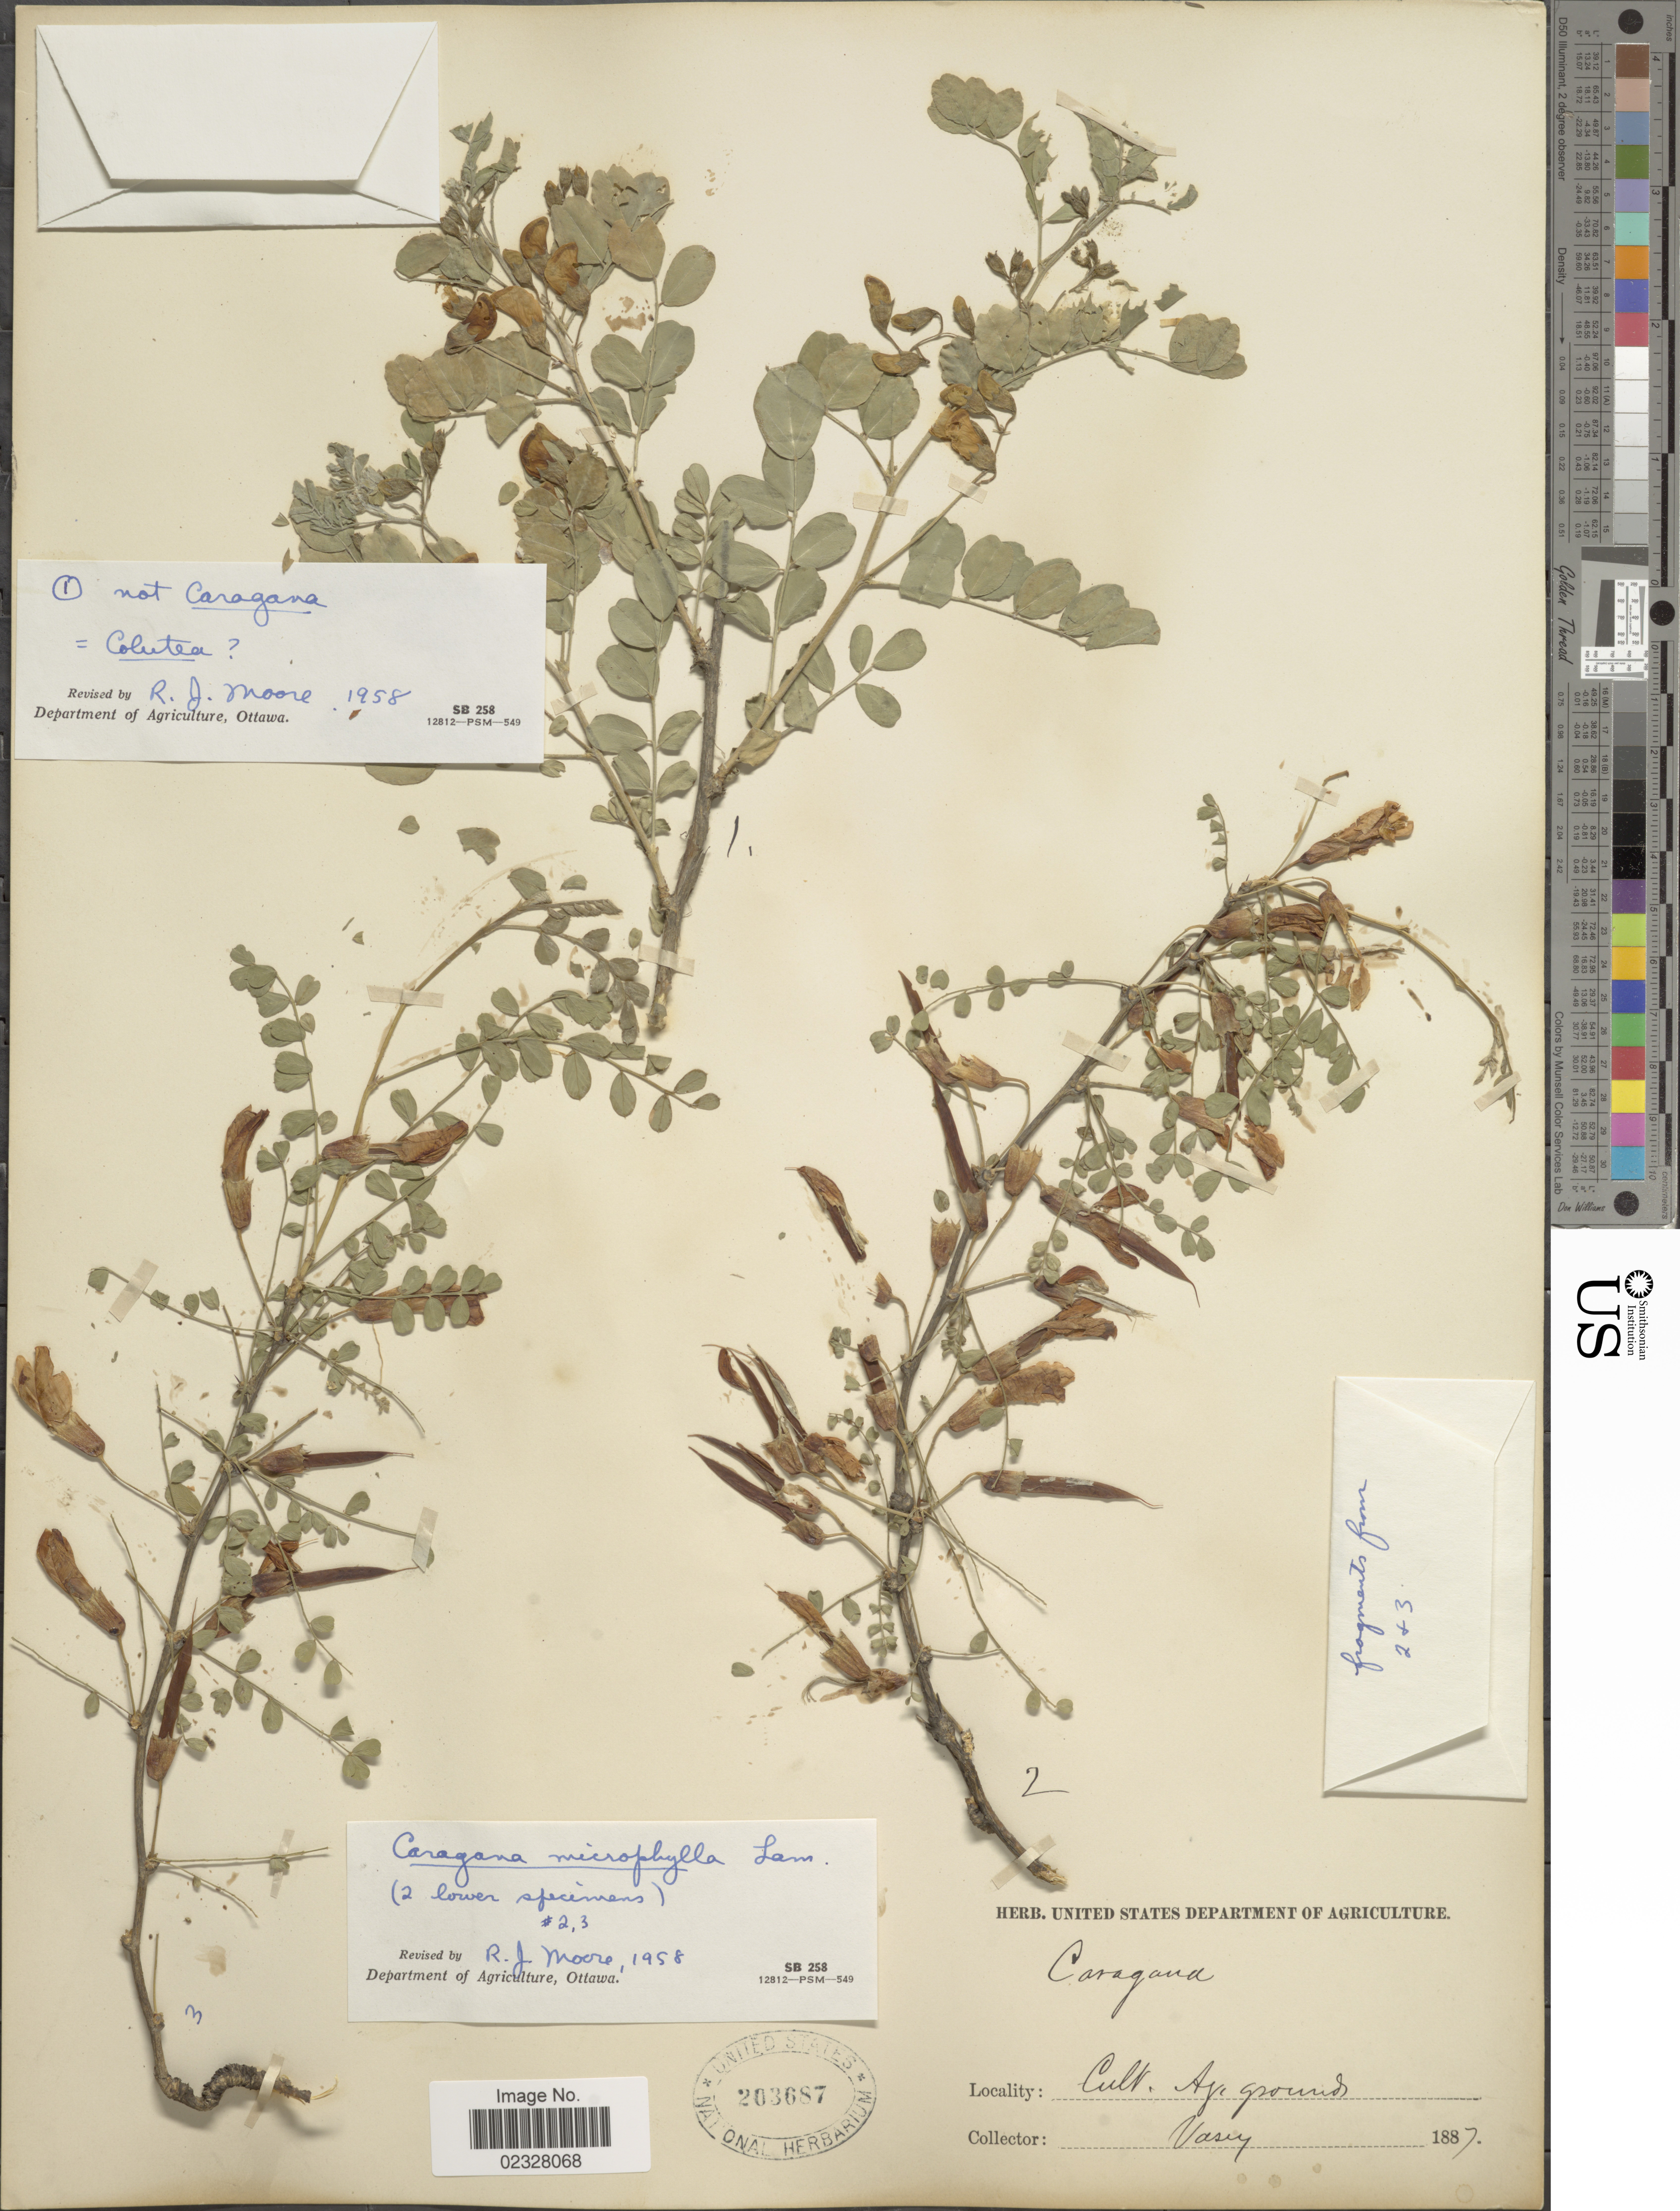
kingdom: Plantae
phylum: Tracheophyta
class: Magnoliopsida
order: Fabales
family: Fabaceae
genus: Caragana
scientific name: Caragana microphylla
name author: Lam.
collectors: Vasey, --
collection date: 1887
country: United States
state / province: District of Columbia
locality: Cult. Agr grounds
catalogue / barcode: US 203687